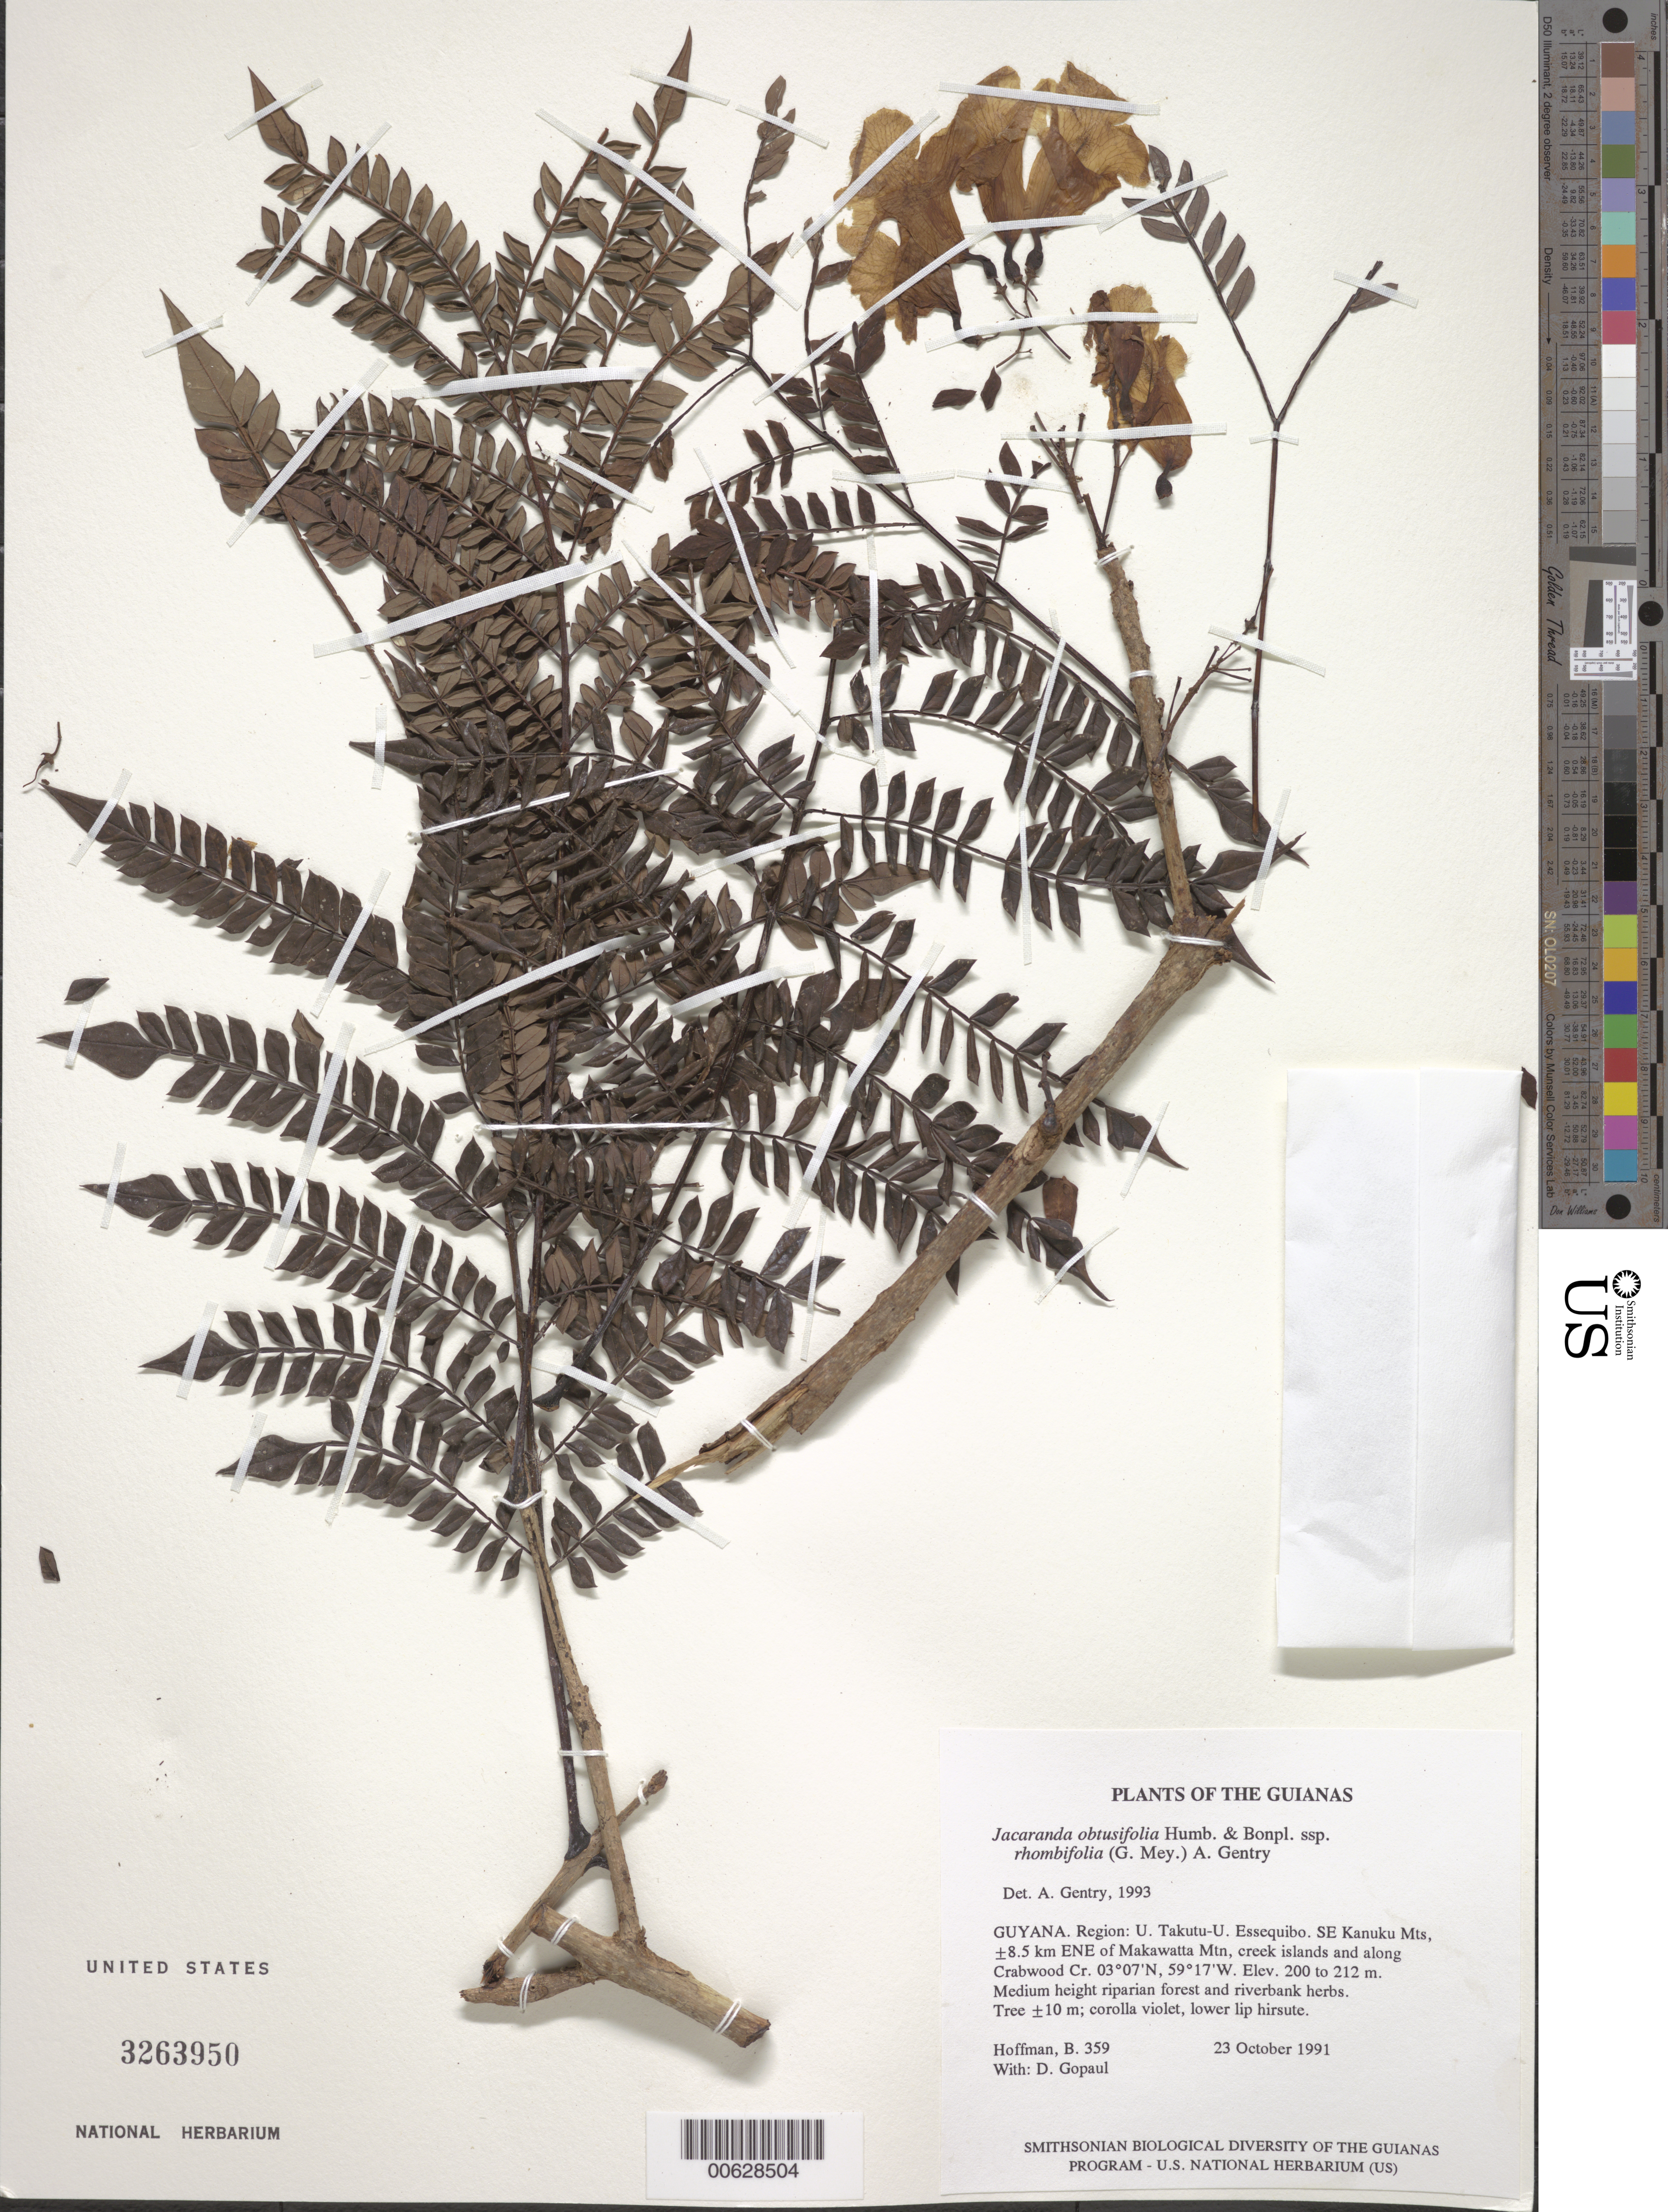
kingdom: Plantae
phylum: Tracheophyta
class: Magnoliopsida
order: Lamiales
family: Bignoniaceae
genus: Jacaranda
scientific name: Jacaranda obtusifolia subsp. rhombifolia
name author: (G. Mey.) A.H. Gentry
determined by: Gentry, A. H.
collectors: B. Hoffman & D. Gopaul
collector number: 359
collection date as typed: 23 October 1991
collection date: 1991-10-23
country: Guyana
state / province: U. Takutu-U. Essequibo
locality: SE Kanuku Mts, ±8.5 km ENE of Makawatta Mtn, creek islands and along Crabwood Creek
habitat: Medium height riparian forest and riverbank herbs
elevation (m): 200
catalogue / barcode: US 3263950